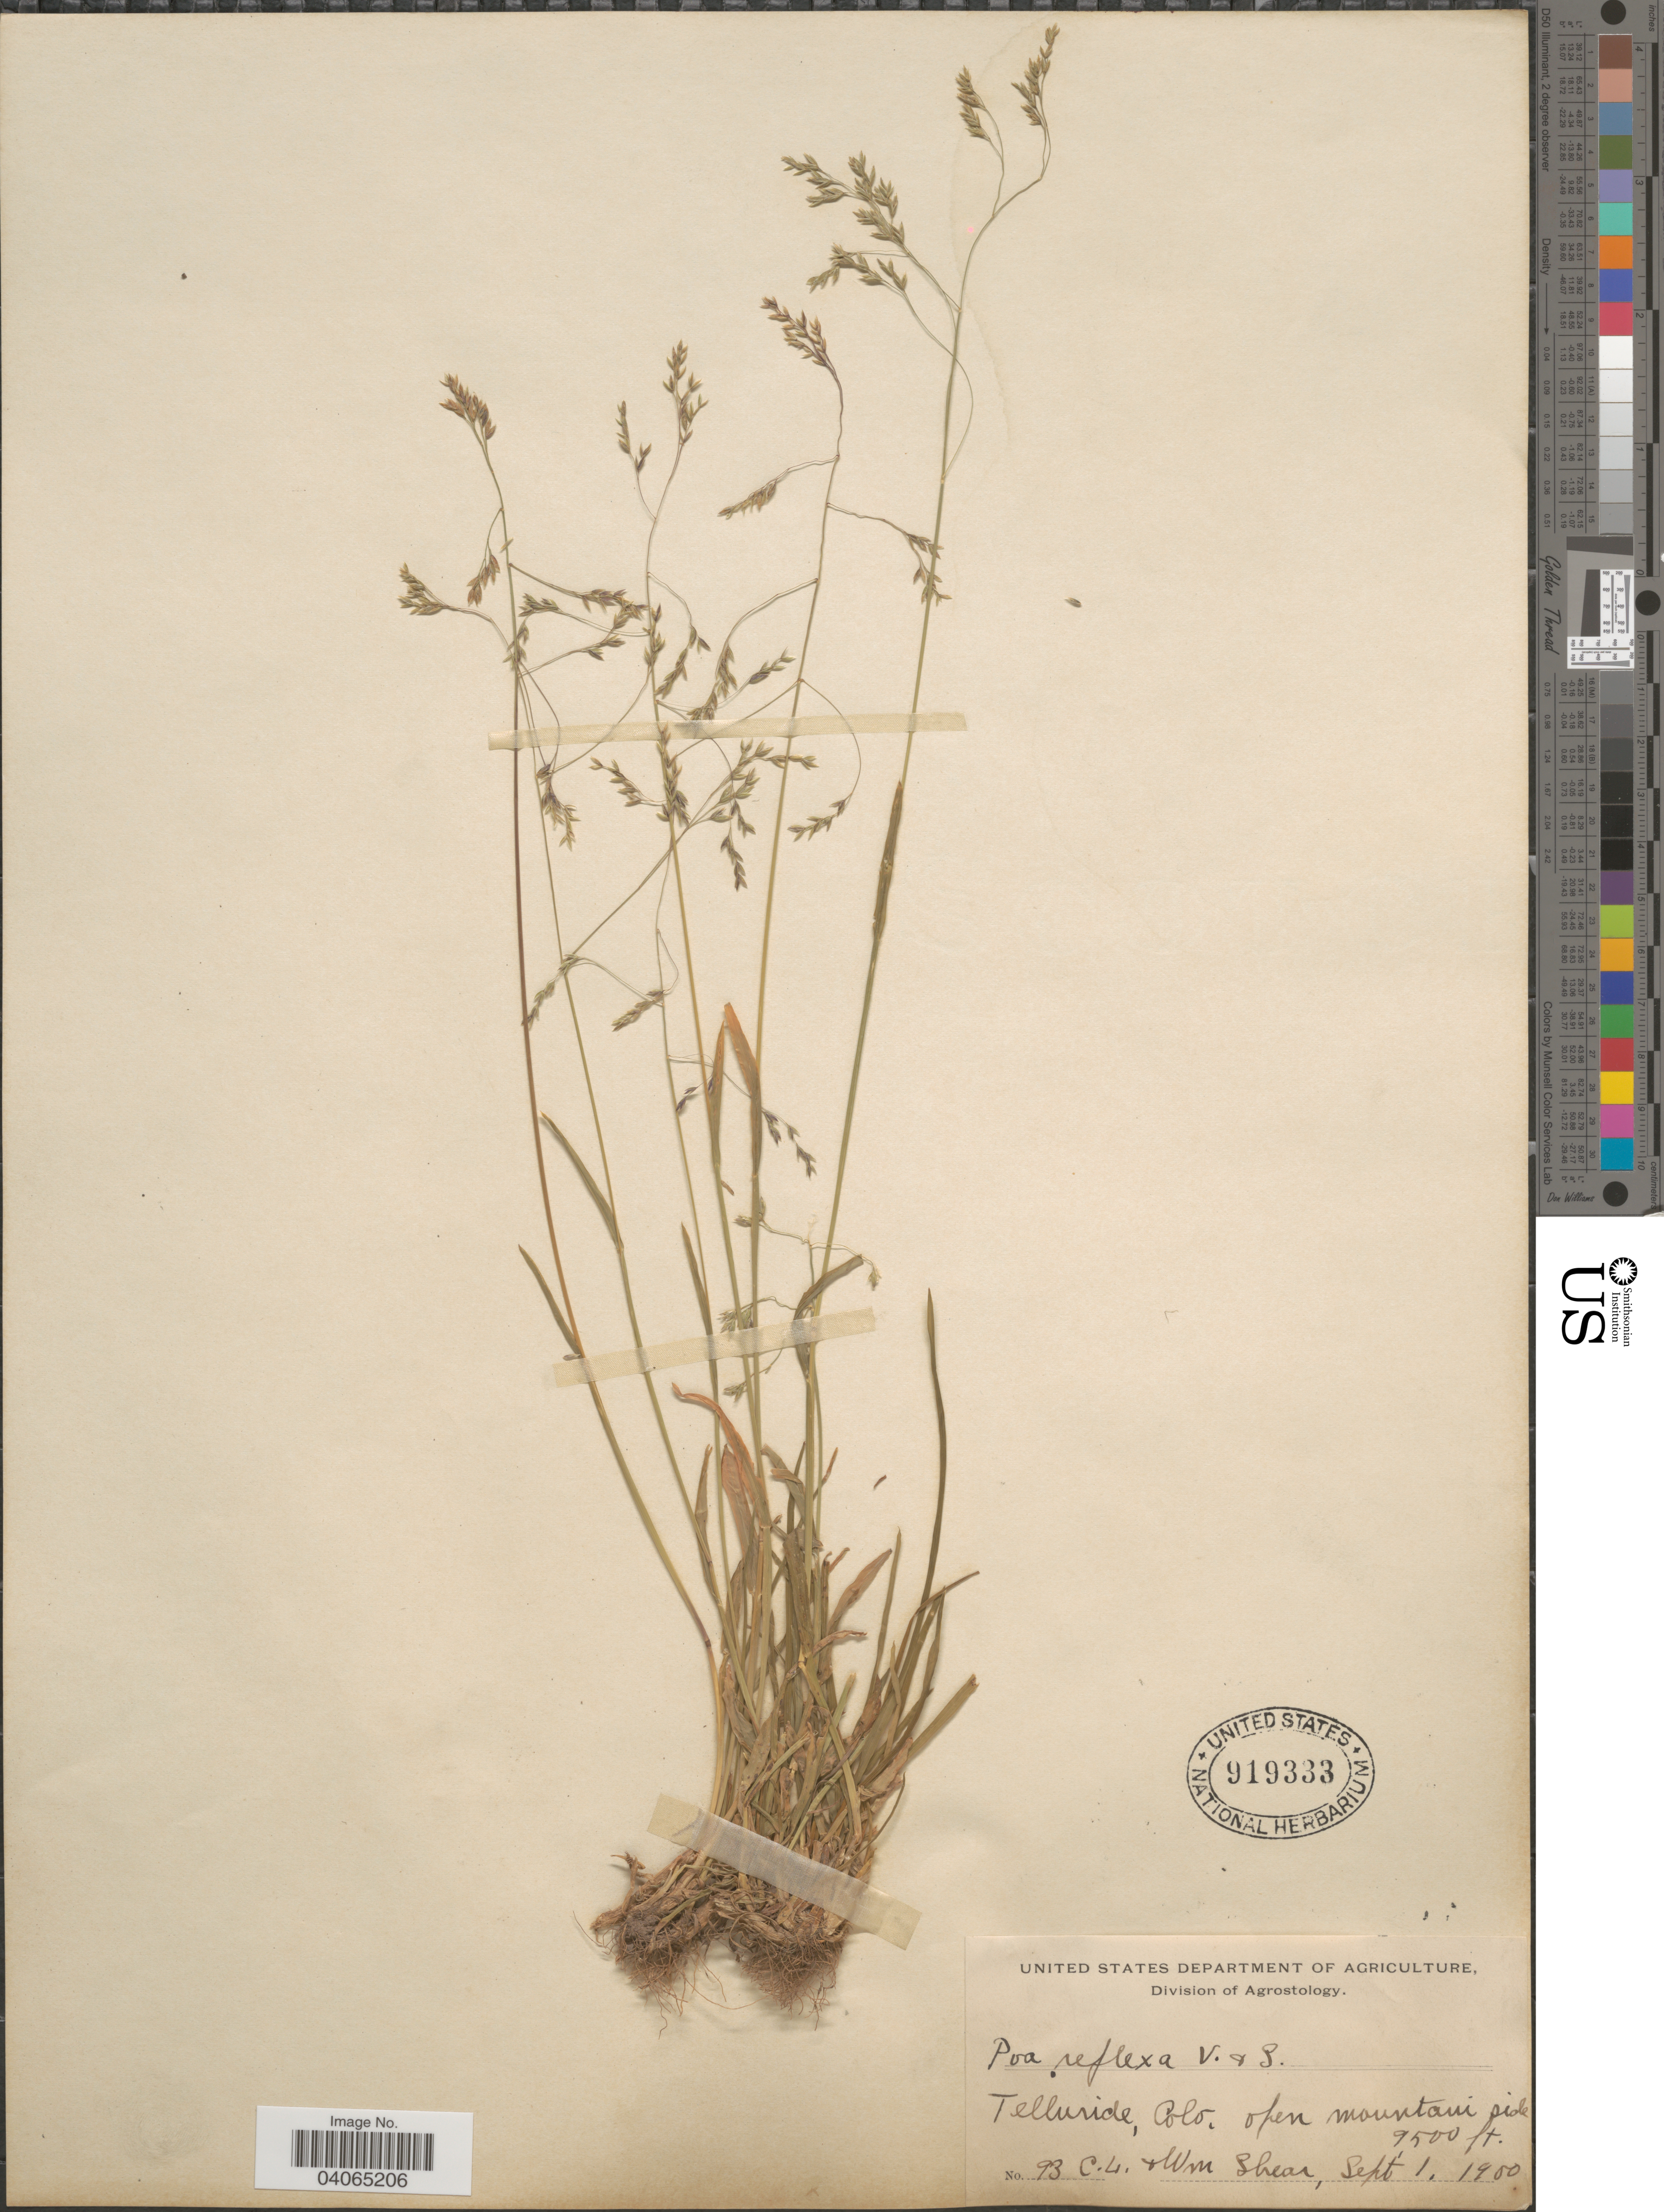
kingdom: Plantae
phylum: Tracheophyta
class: Liliopsida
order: Poales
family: Poaceae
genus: Poa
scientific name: Poa reflexa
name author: Vasey & Scribn.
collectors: C. L. Shear & W. Shear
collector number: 93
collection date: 1900-09-01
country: United States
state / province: Colorado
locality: Telluride, open mountain side.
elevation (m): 2896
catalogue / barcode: US 919333